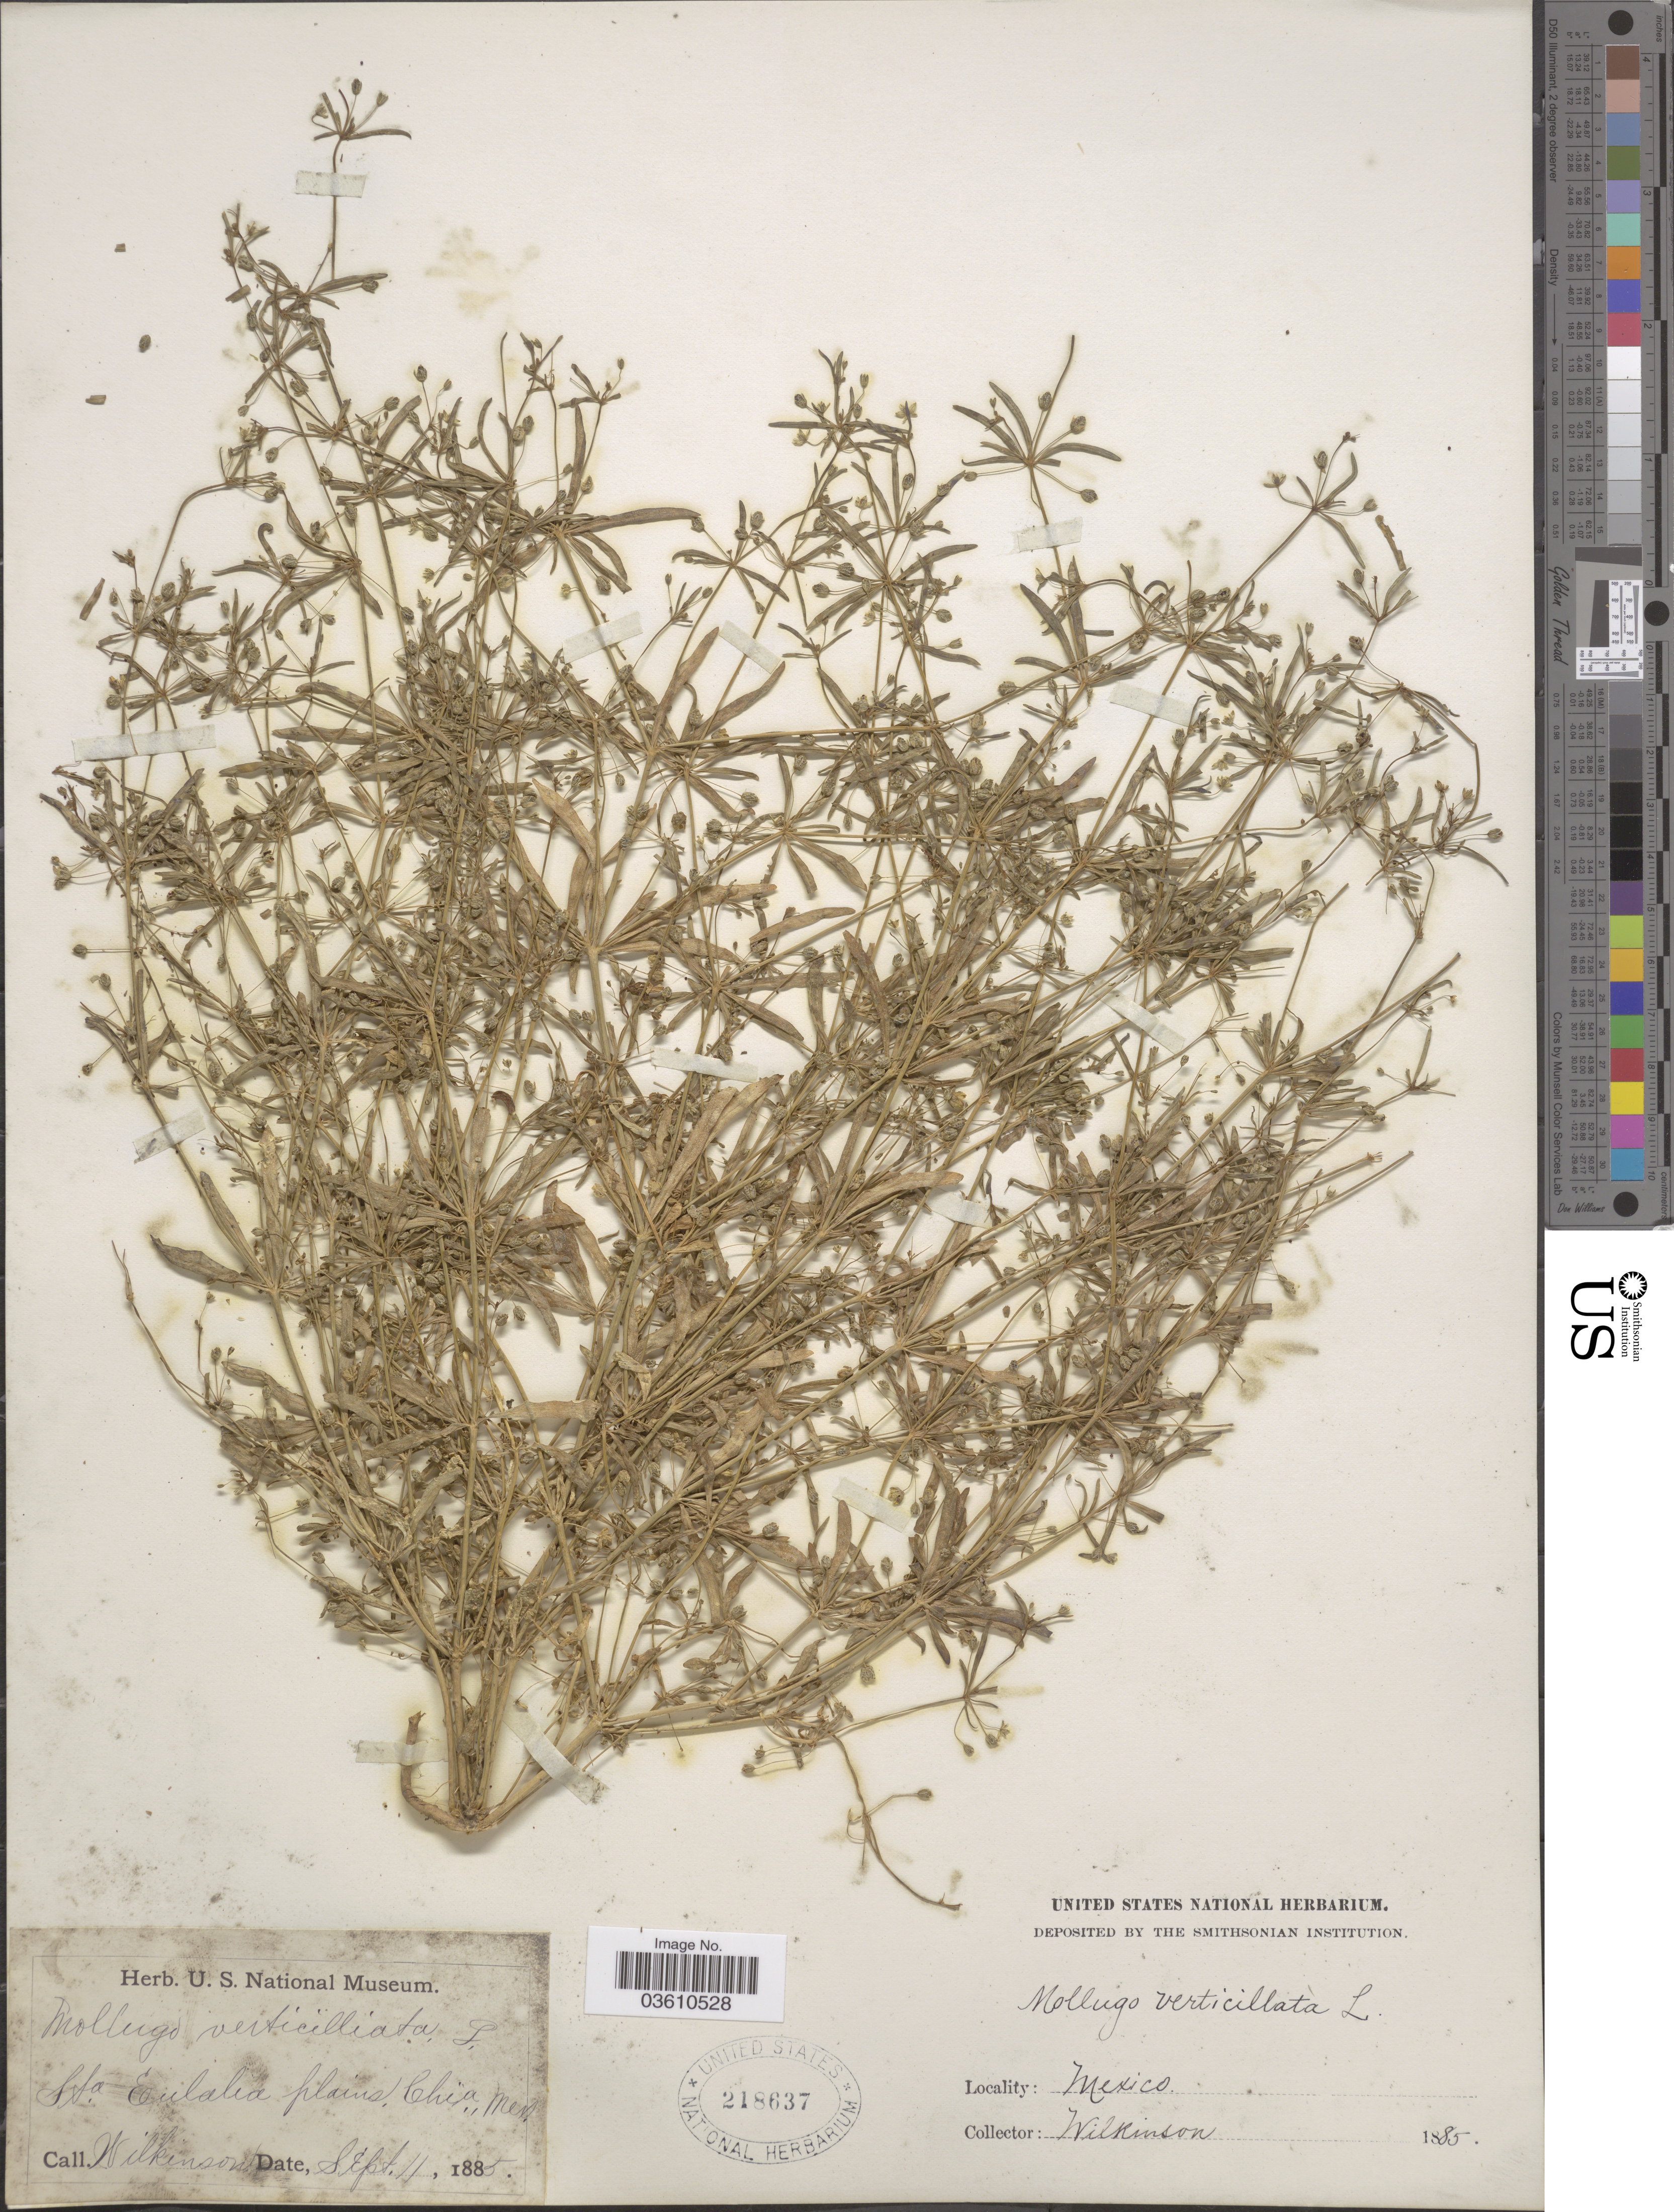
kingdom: Plantae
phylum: Tracheophyta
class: Magnoliopsida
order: Caryophyllales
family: Molluginaceae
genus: Mollugo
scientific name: Mollugo verticillata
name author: L.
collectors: Wilkinson, --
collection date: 1885-09-11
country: Mexico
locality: Sta. Eulalia plains, Chia.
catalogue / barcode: US 218637